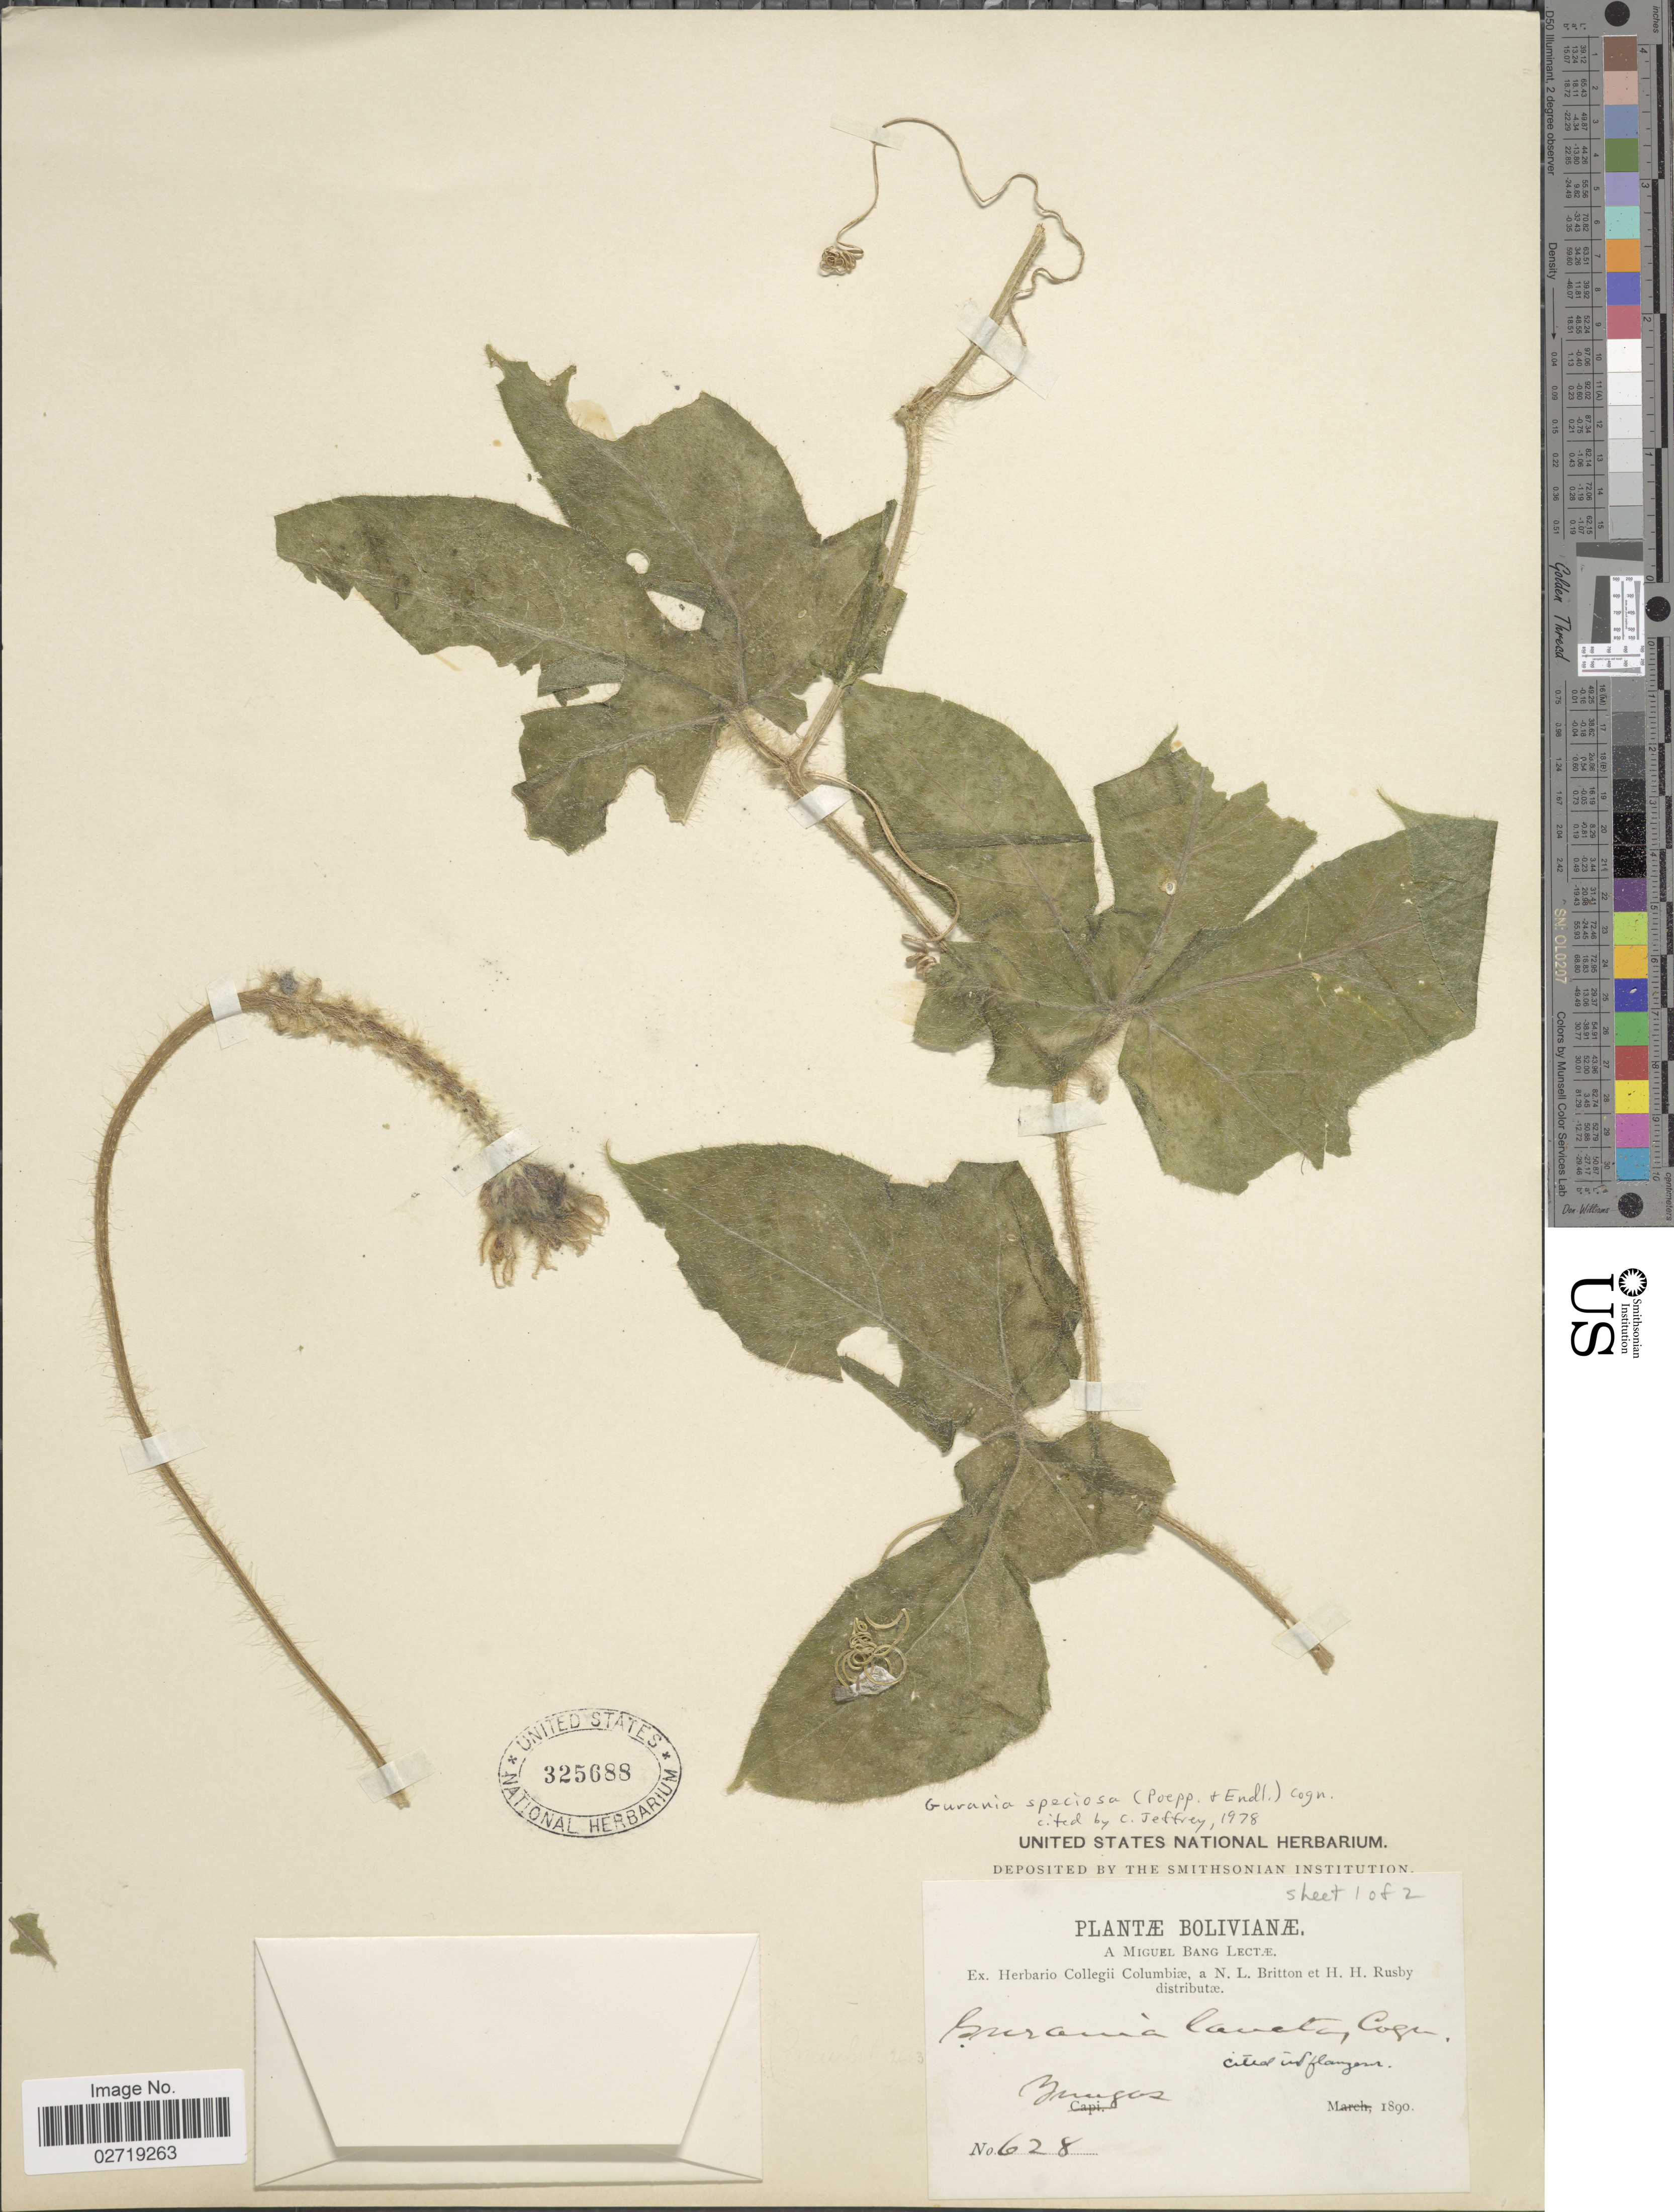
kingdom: Plantae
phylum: Tracheophyta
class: Magnoliopsida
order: Cucurbitales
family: Cucurbitaceae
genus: Gurania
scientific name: Gurania eriantha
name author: (Poepp. & Endl.) Cogn.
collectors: M. Bang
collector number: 628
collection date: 1890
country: Bolivia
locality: Yungas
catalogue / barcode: US 325688